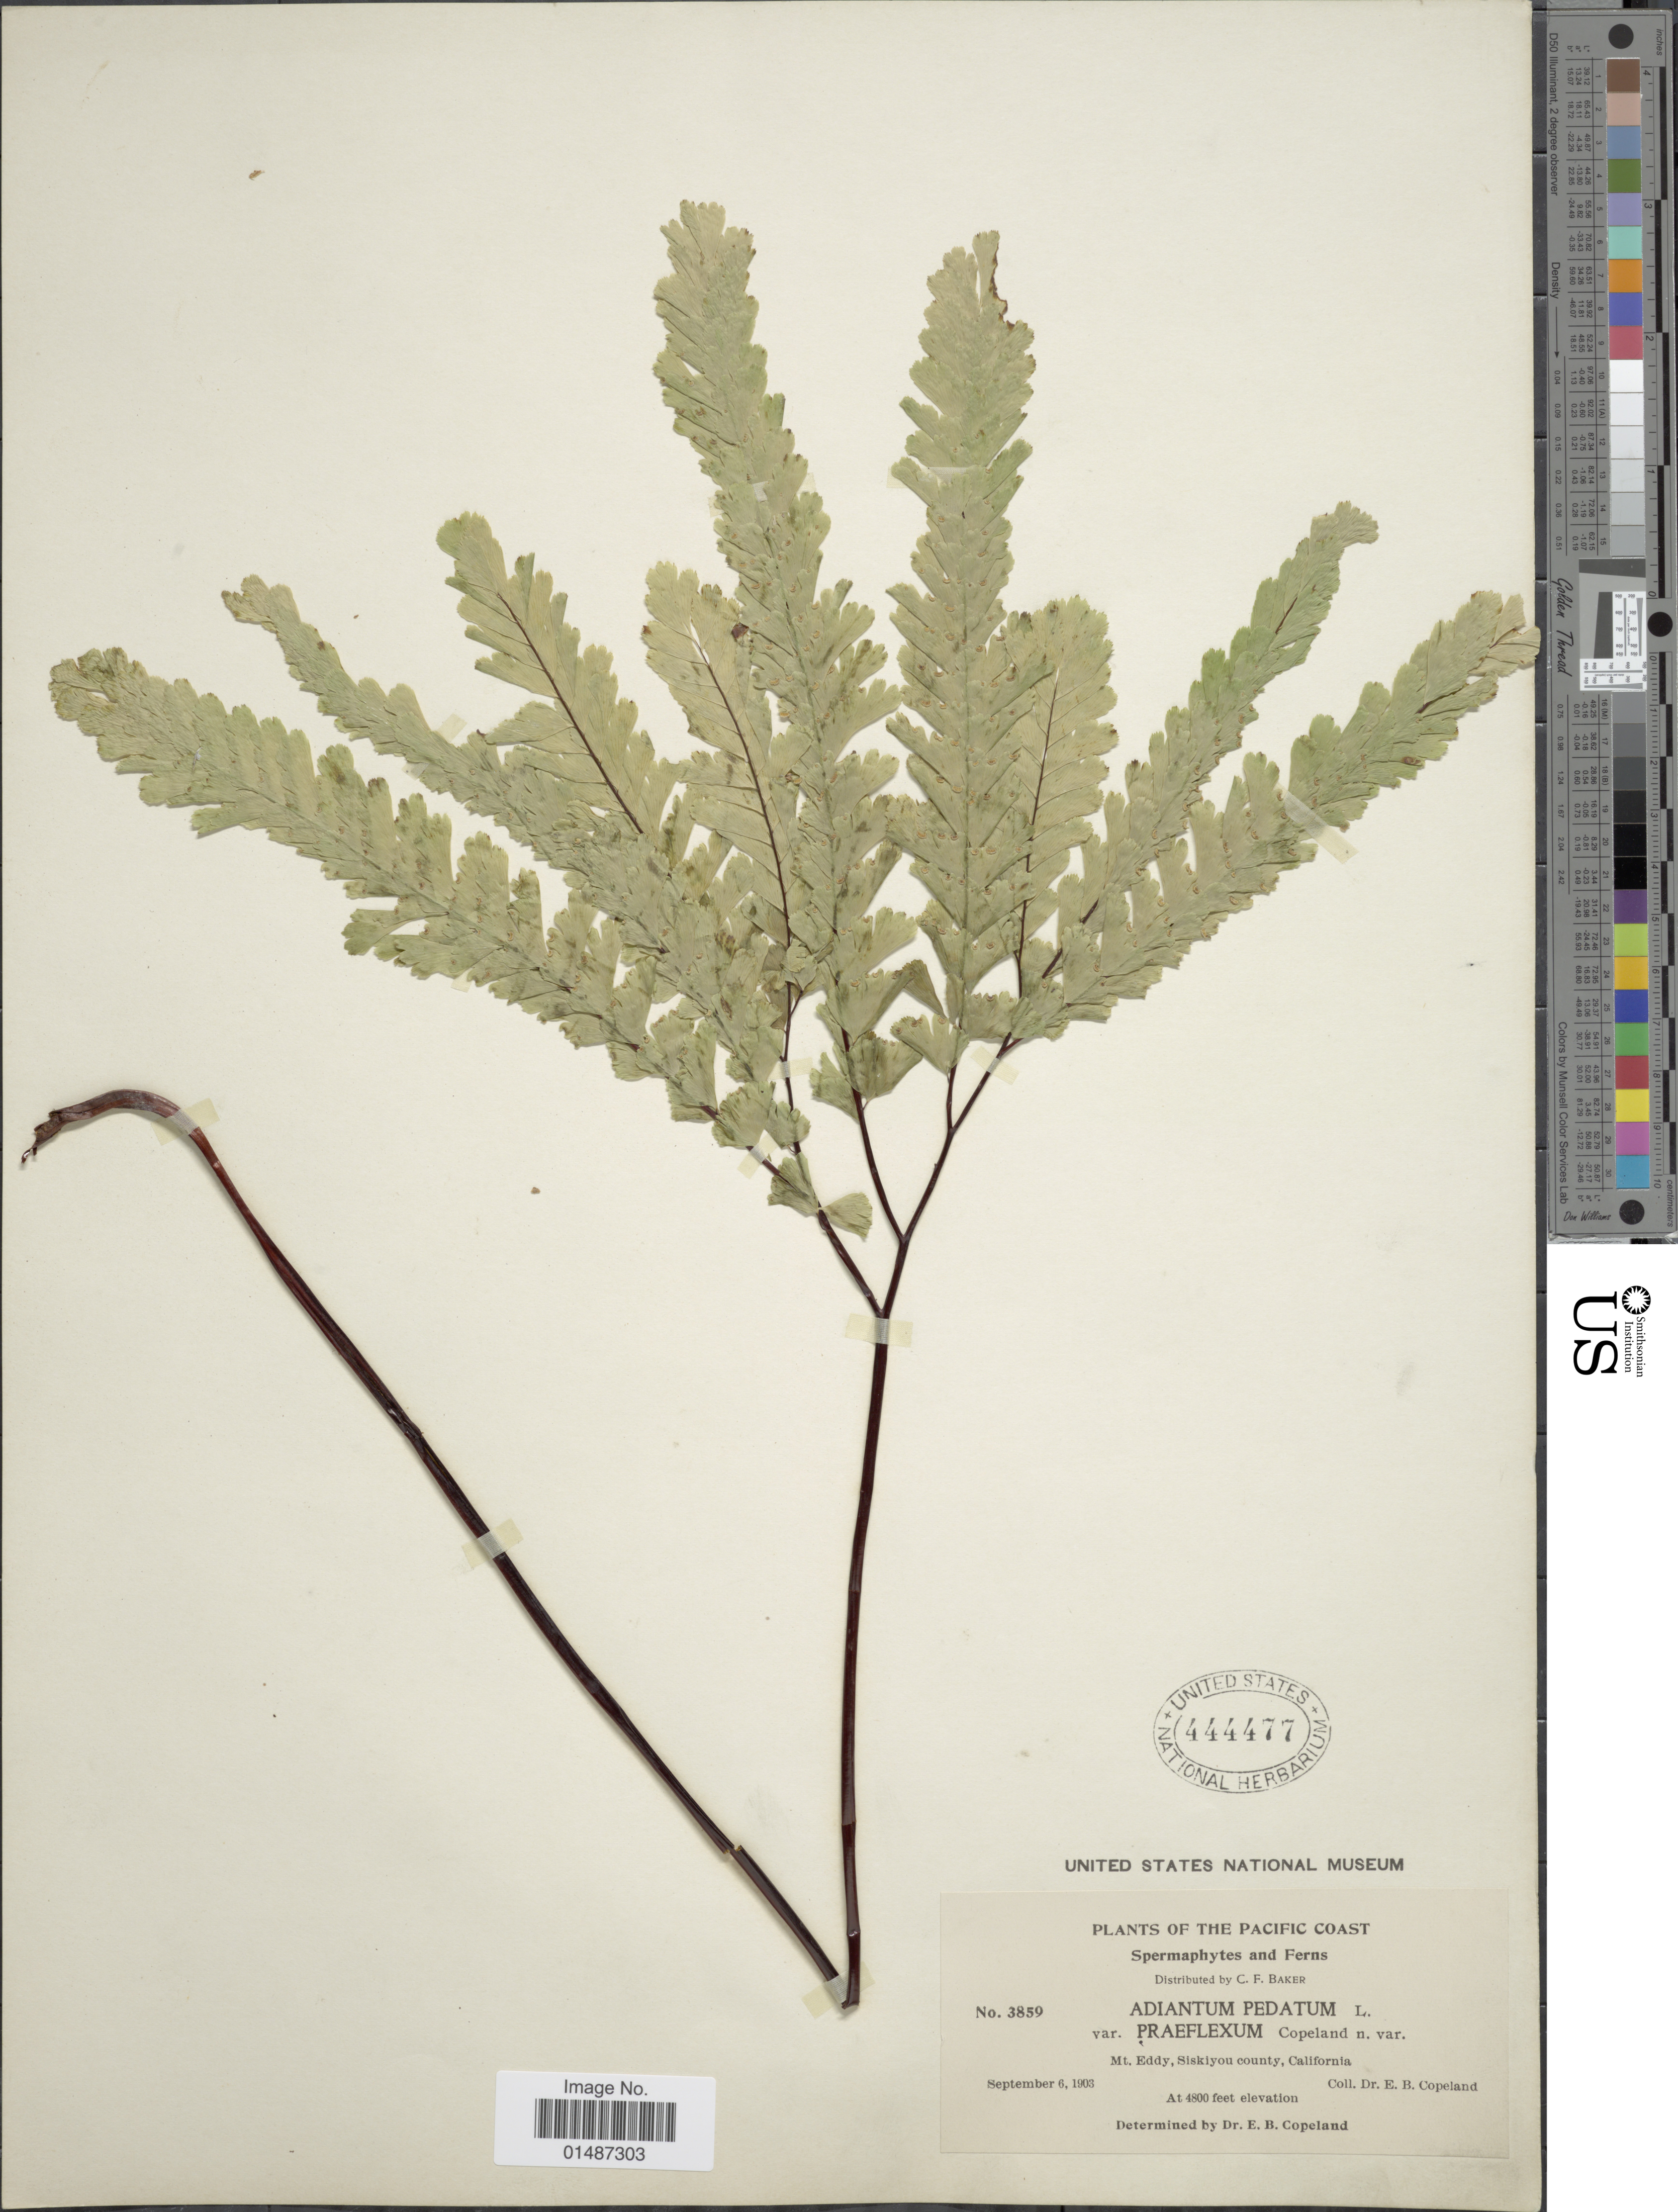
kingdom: Plantae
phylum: Tracheophyta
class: Polypodiopsida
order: Polypodiales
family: Pteridaceae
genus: Adiantum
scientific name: Adiantum pedatum subsp. aleuticum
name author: (Rupr.) Calder & Roy L. Taylor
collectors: E. B. Copeland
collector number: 3859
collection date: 1903-09-06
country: United States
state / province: California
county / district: Siskiyou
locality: Pacific Coast. Spermaphytes and Ferns. [unsure placement] Mt. Eddy, Siskiyou county.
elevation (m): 1463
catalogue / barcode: US 444477